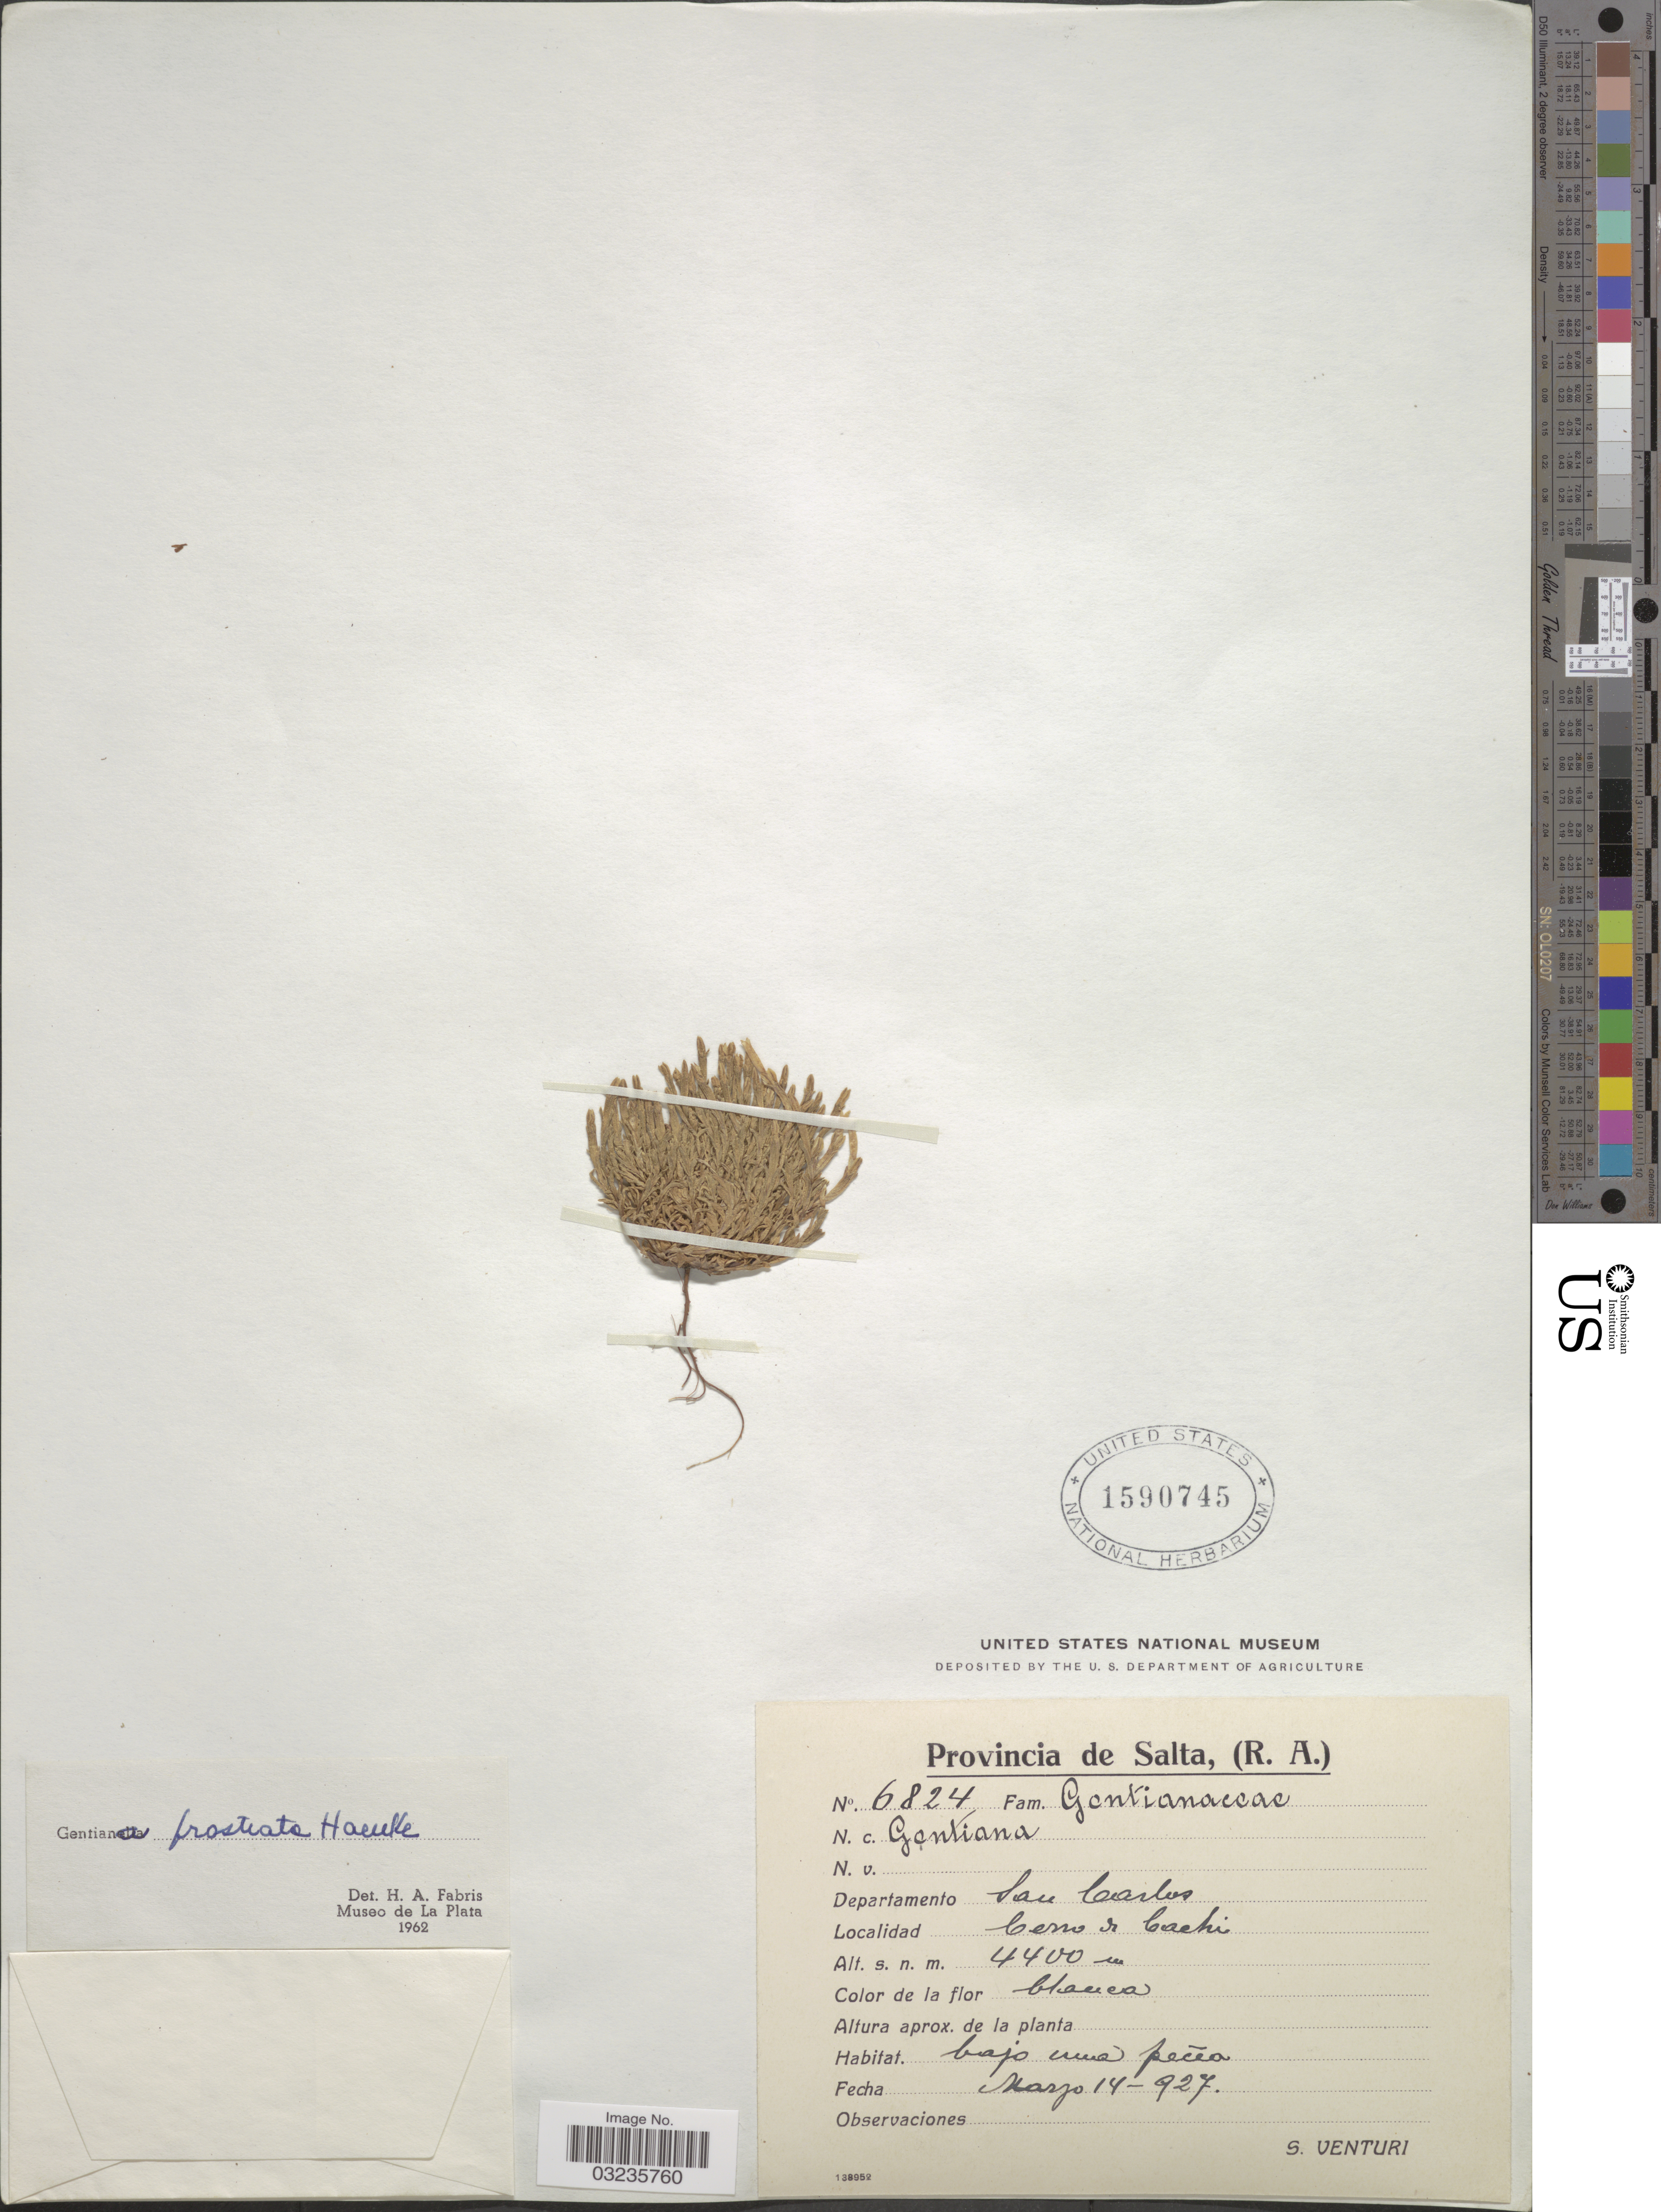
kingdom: Plantae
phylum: Tracheophyta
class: Magnoliopsida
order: Gentianales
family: Gentianaceae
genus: Gentiana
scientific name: Gentiana prostrata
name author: Haenke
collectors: S. Venturi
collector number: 6824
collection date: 1927-03-14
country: Argentina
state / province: Salta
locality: Departamento San Carlos. Cerro de Cachi.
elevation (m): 4400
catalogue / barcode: US 1590745